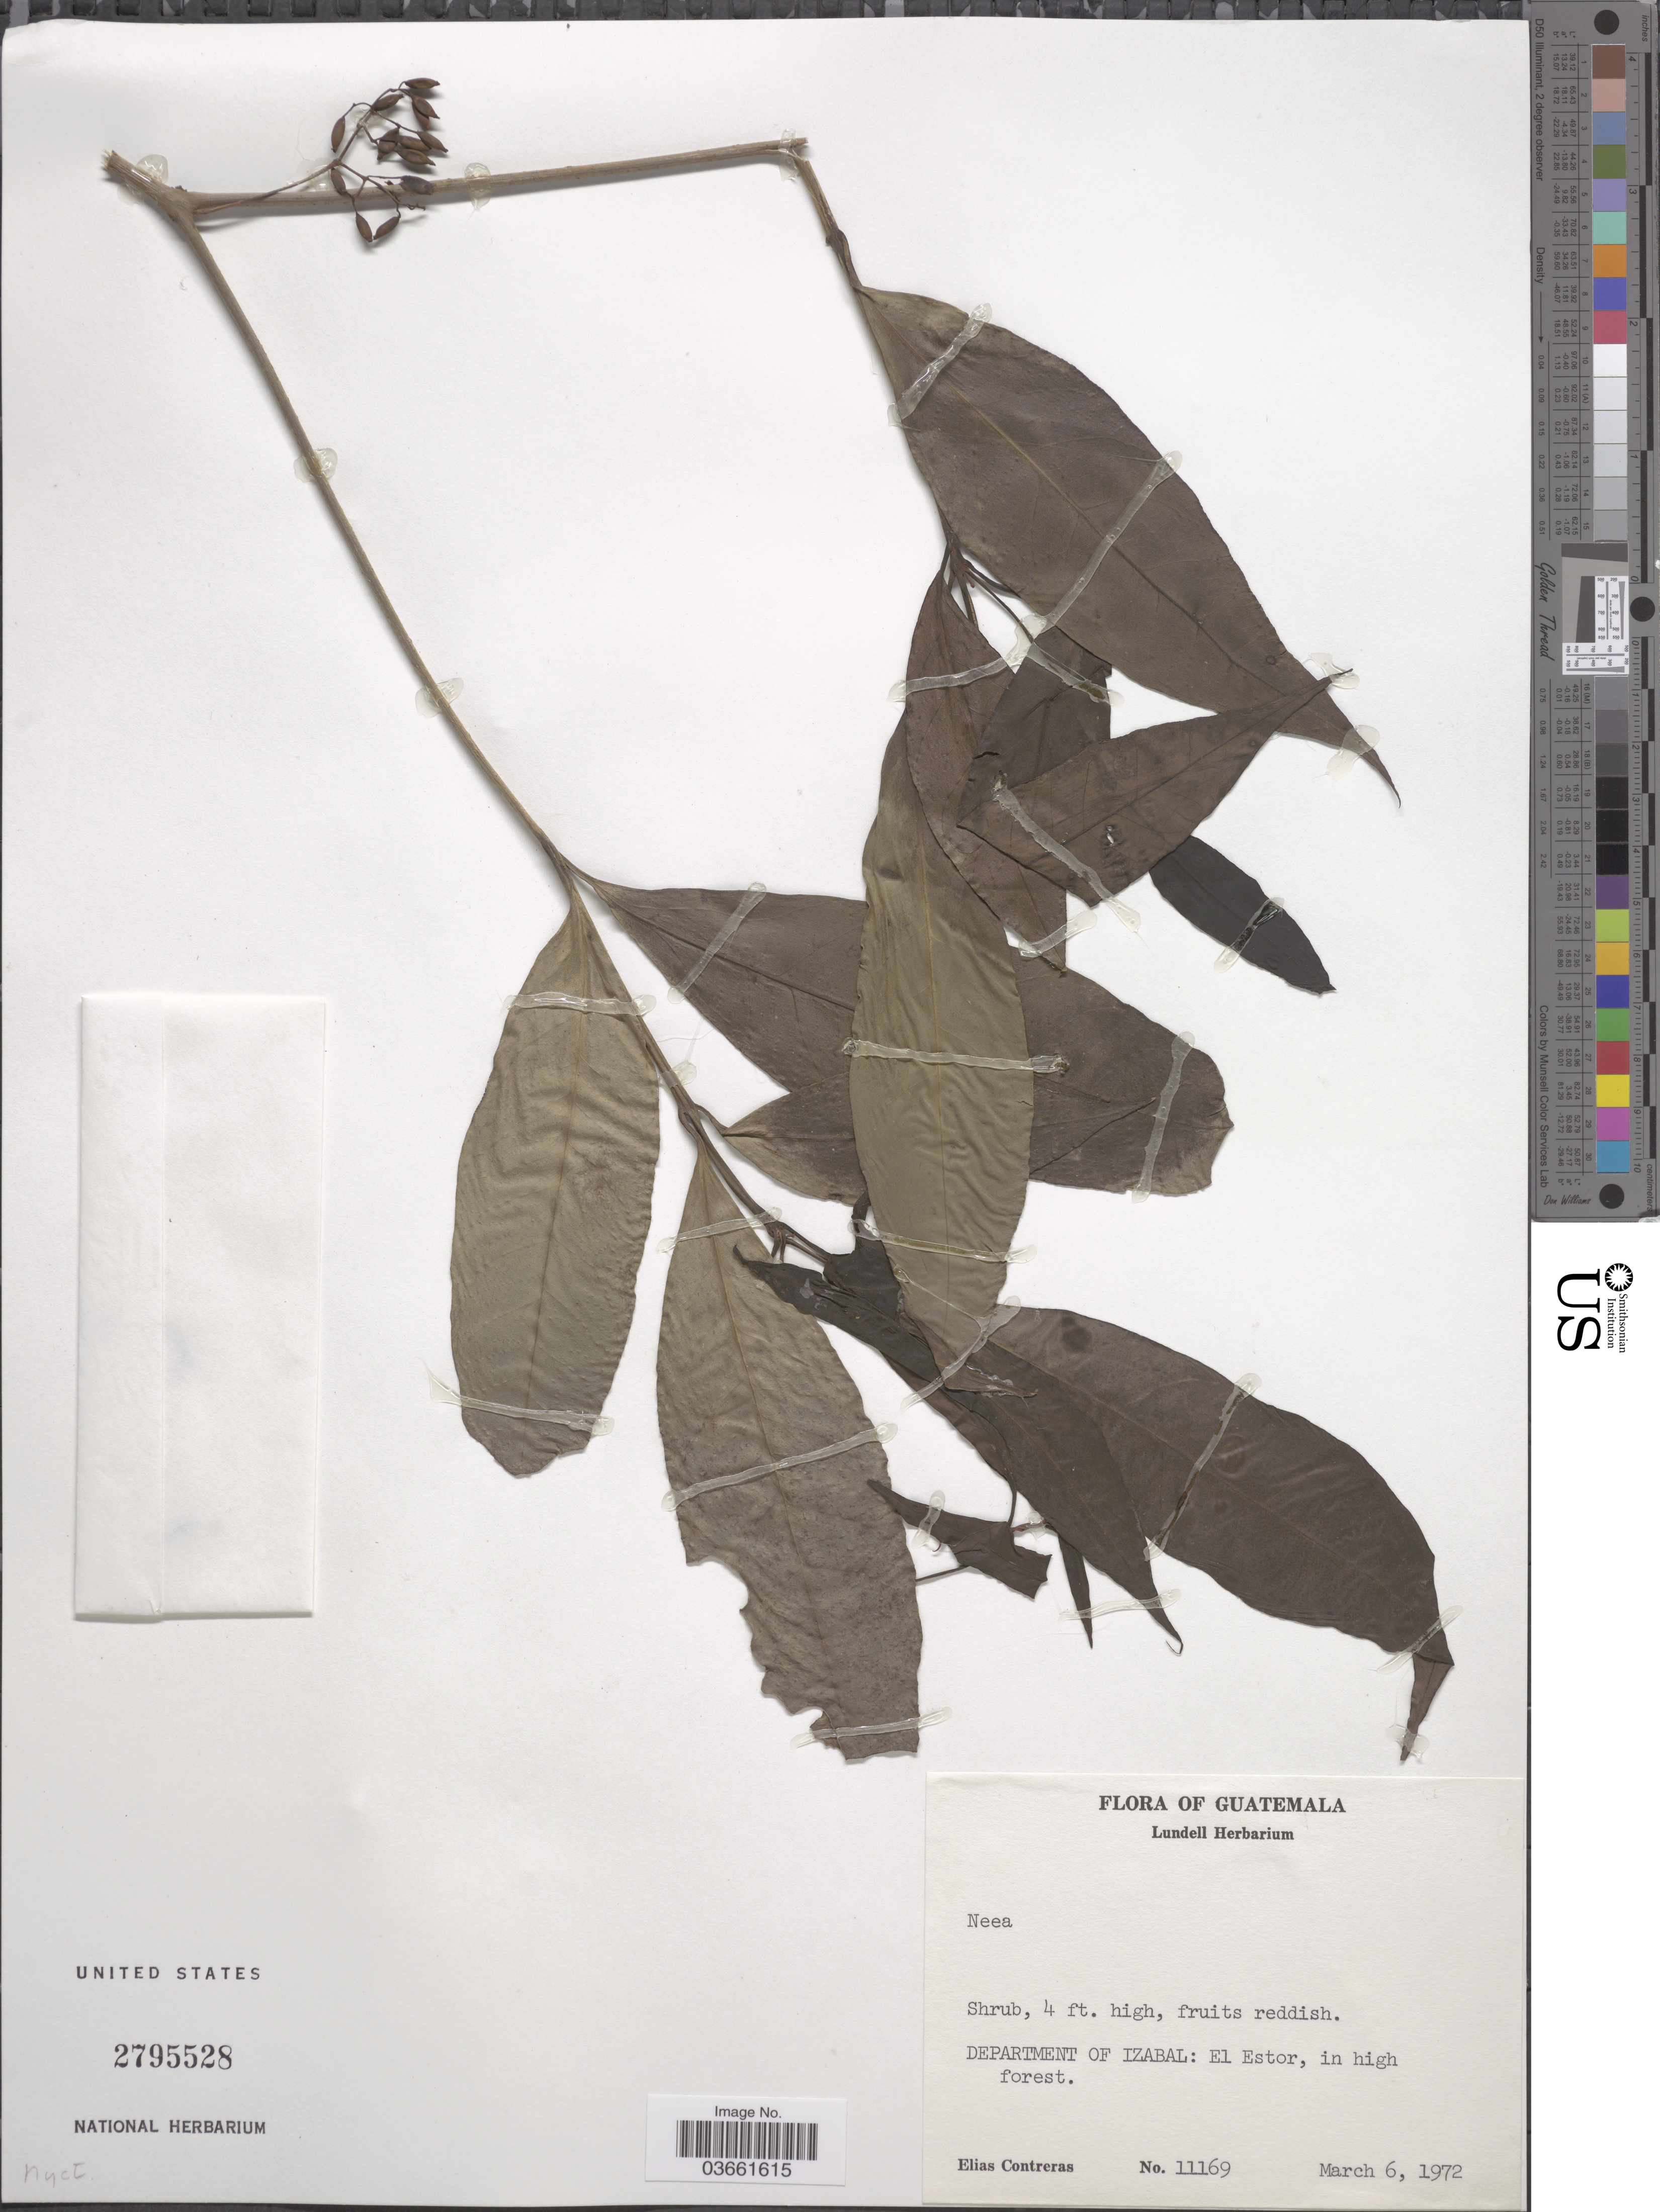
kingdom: Plantae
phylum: Tracheophyta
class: Magnoliopsida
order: Caryophyllales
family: Nyctaginaceae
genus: Neea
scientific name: Neea sp.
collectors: E. Contreras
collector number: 11169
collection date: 1972-03-06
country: Guatemala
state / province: Izabal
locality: Department of Izabal: El Estor, in high forest.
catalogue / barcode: US 2795528